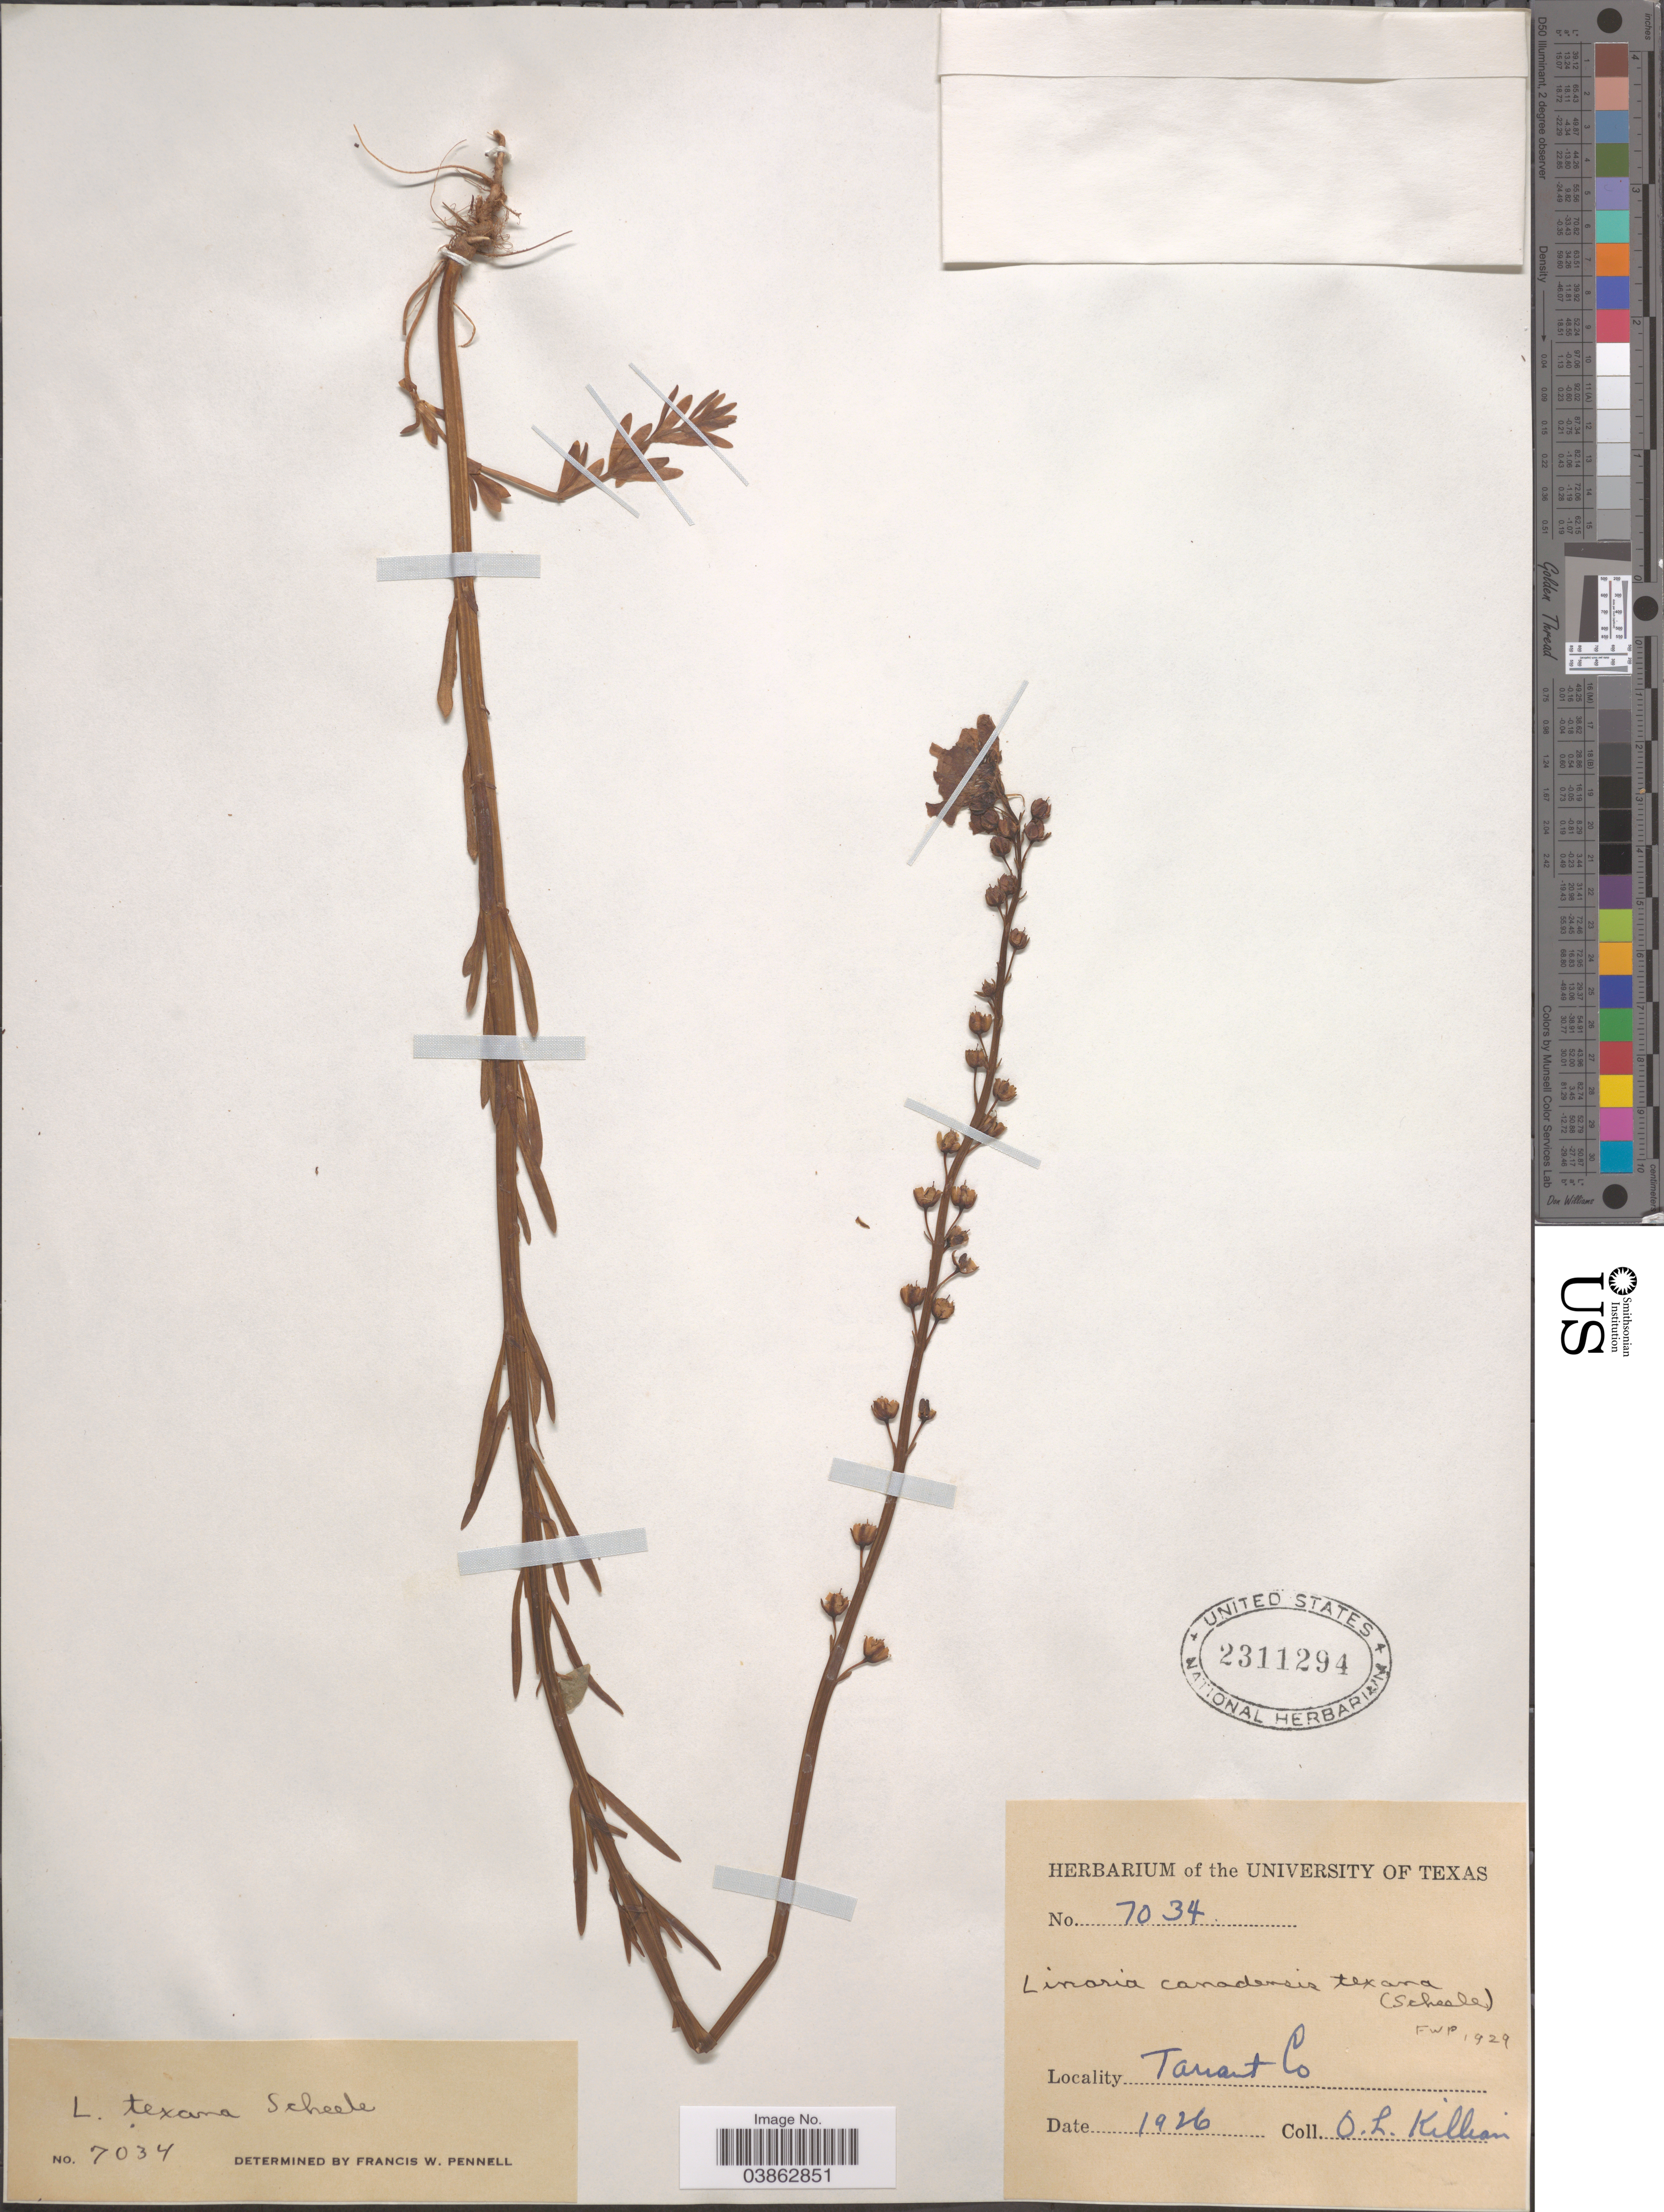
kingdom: Plantae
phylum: Tracheophyta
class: Magnoliopsida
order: Lamiales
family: Plantaginaceae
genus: Linaria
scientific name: Linaria texana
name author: Scheele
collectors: O. Killian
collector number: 7034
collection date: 1926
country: United States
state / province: Texas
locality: Tarrant Co.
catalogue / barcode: US 2311294